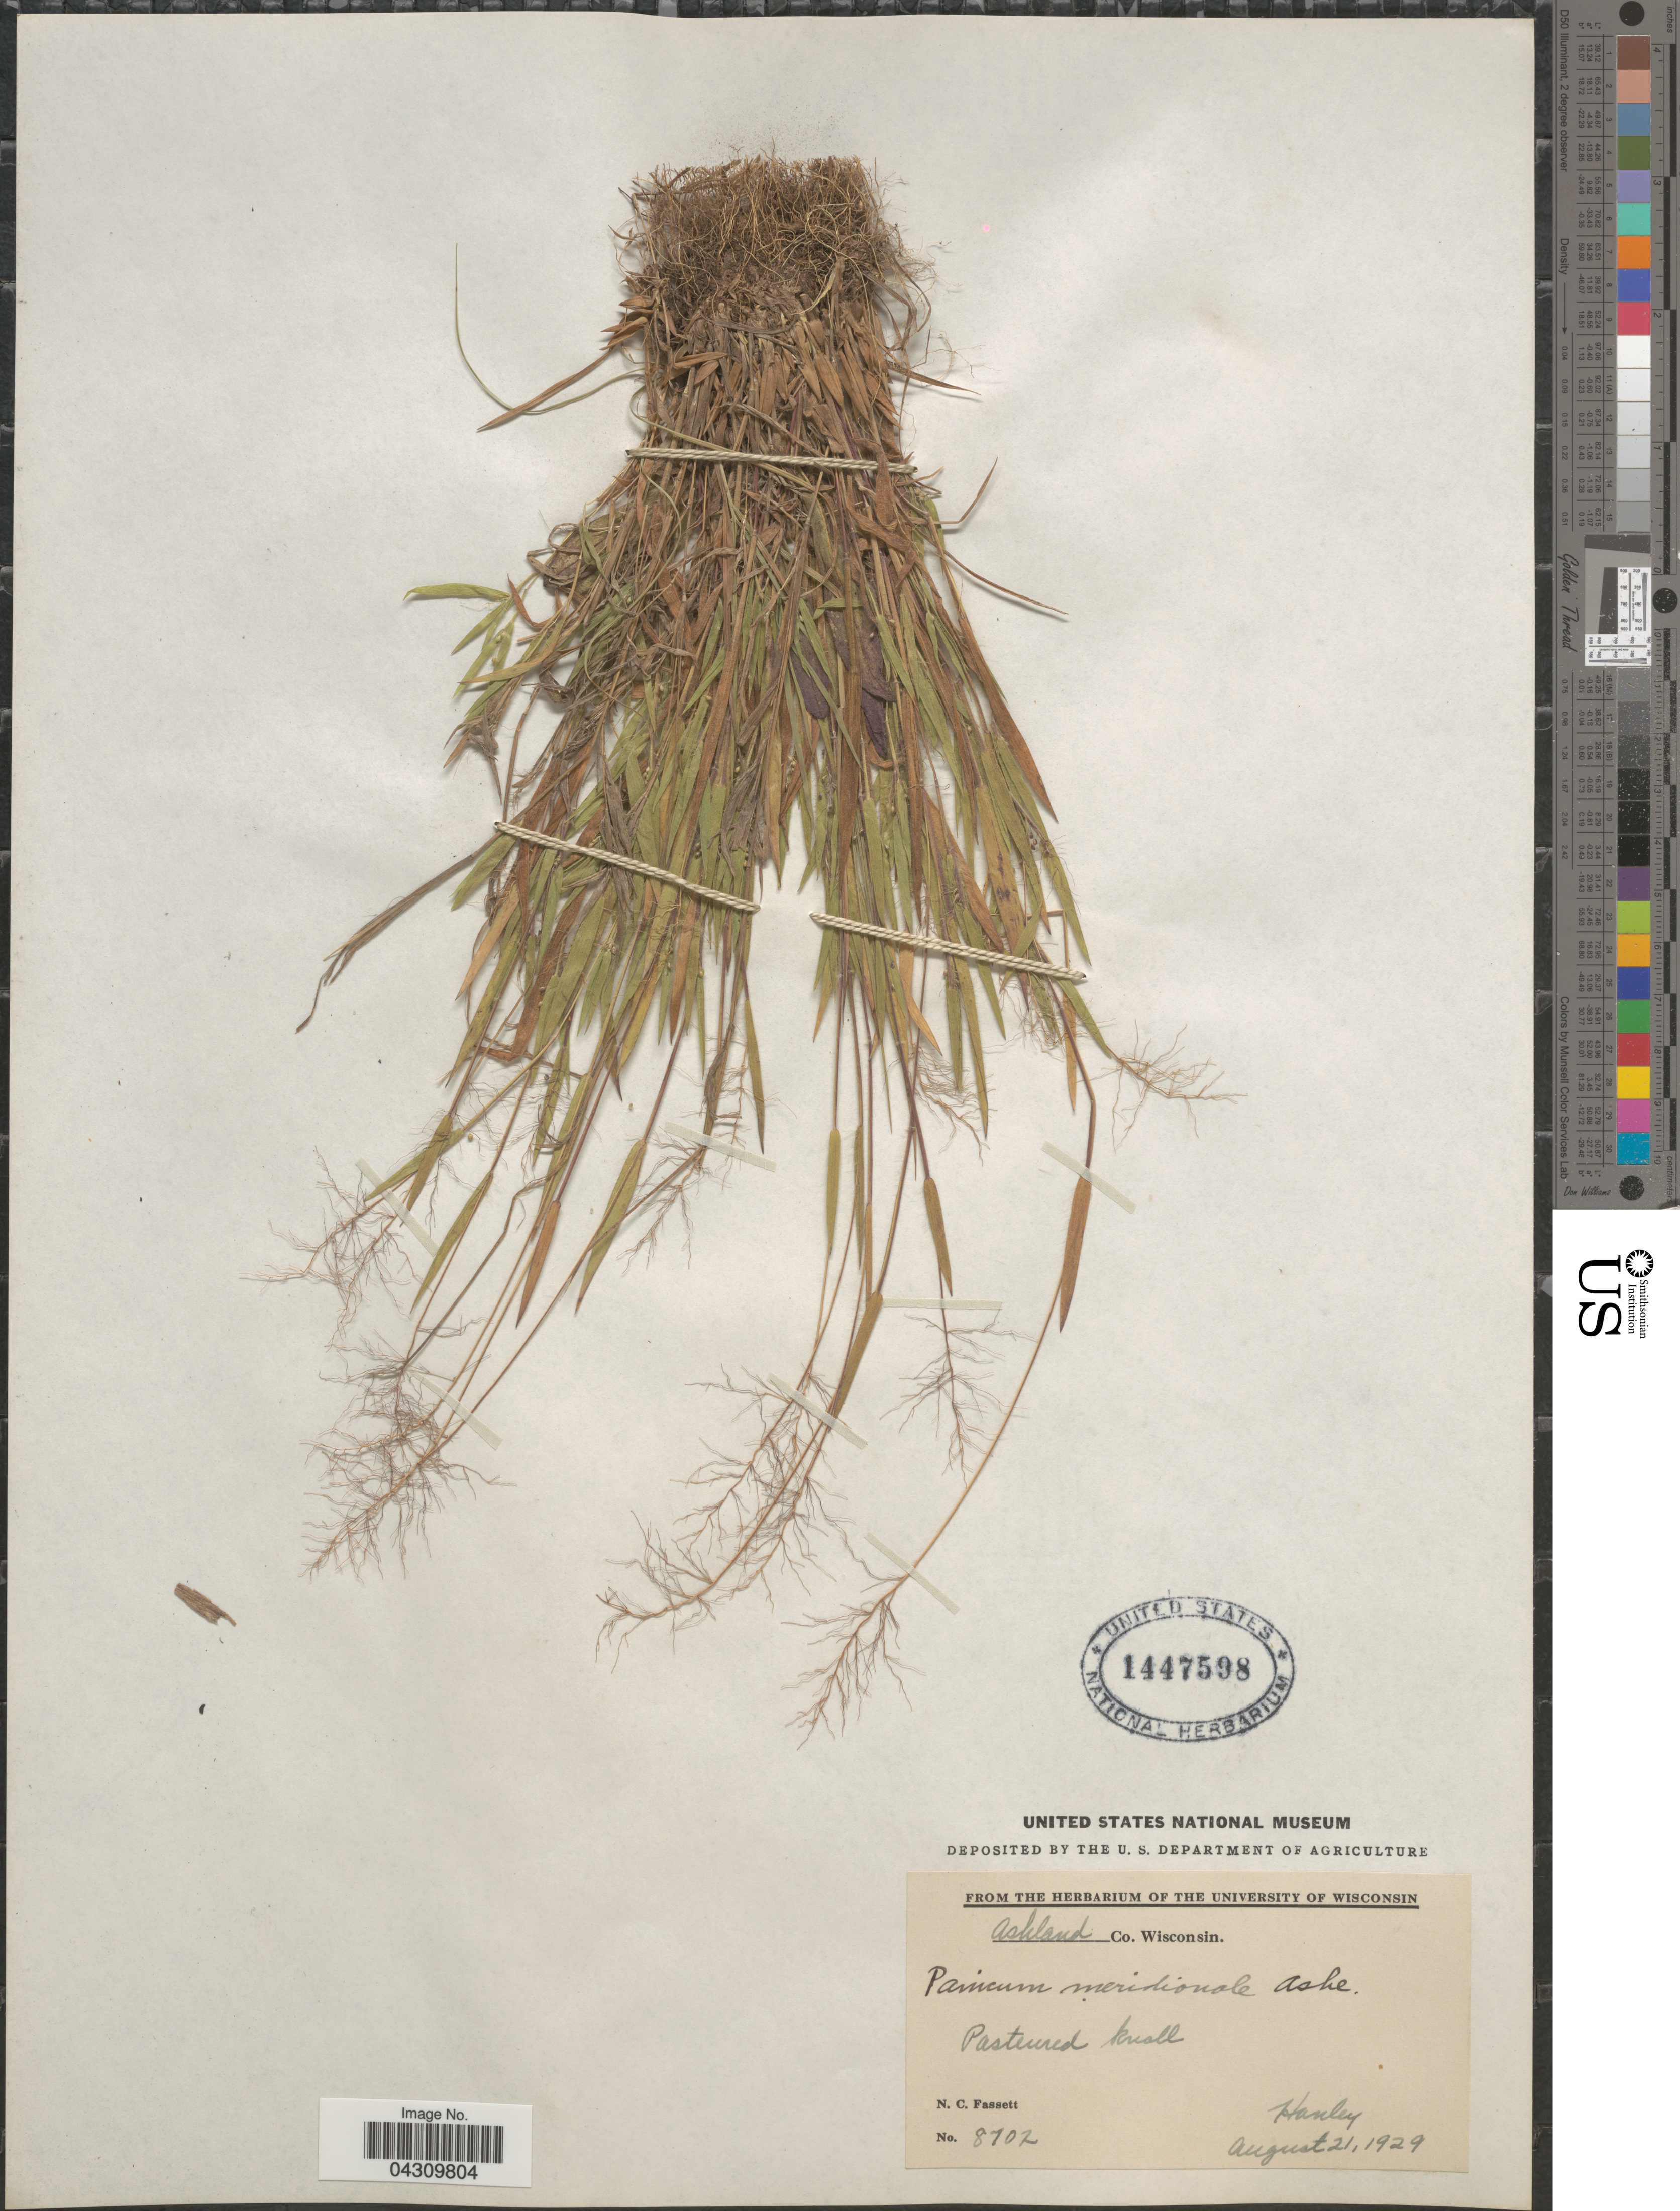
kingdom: Plantae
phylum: Tracheophyta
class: Liliopsida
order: Poales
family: Poaceae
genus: Dichanthelium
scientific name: Dichanthelium acuminatum var. acuminatum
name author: (Sw.) Gould & C.A. Clark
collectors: N. C. Fassett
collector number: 8702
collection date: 1929-08-21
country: United States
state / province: Wisconsin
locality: Ashland Co. Hanley.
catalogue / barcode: US 1447598